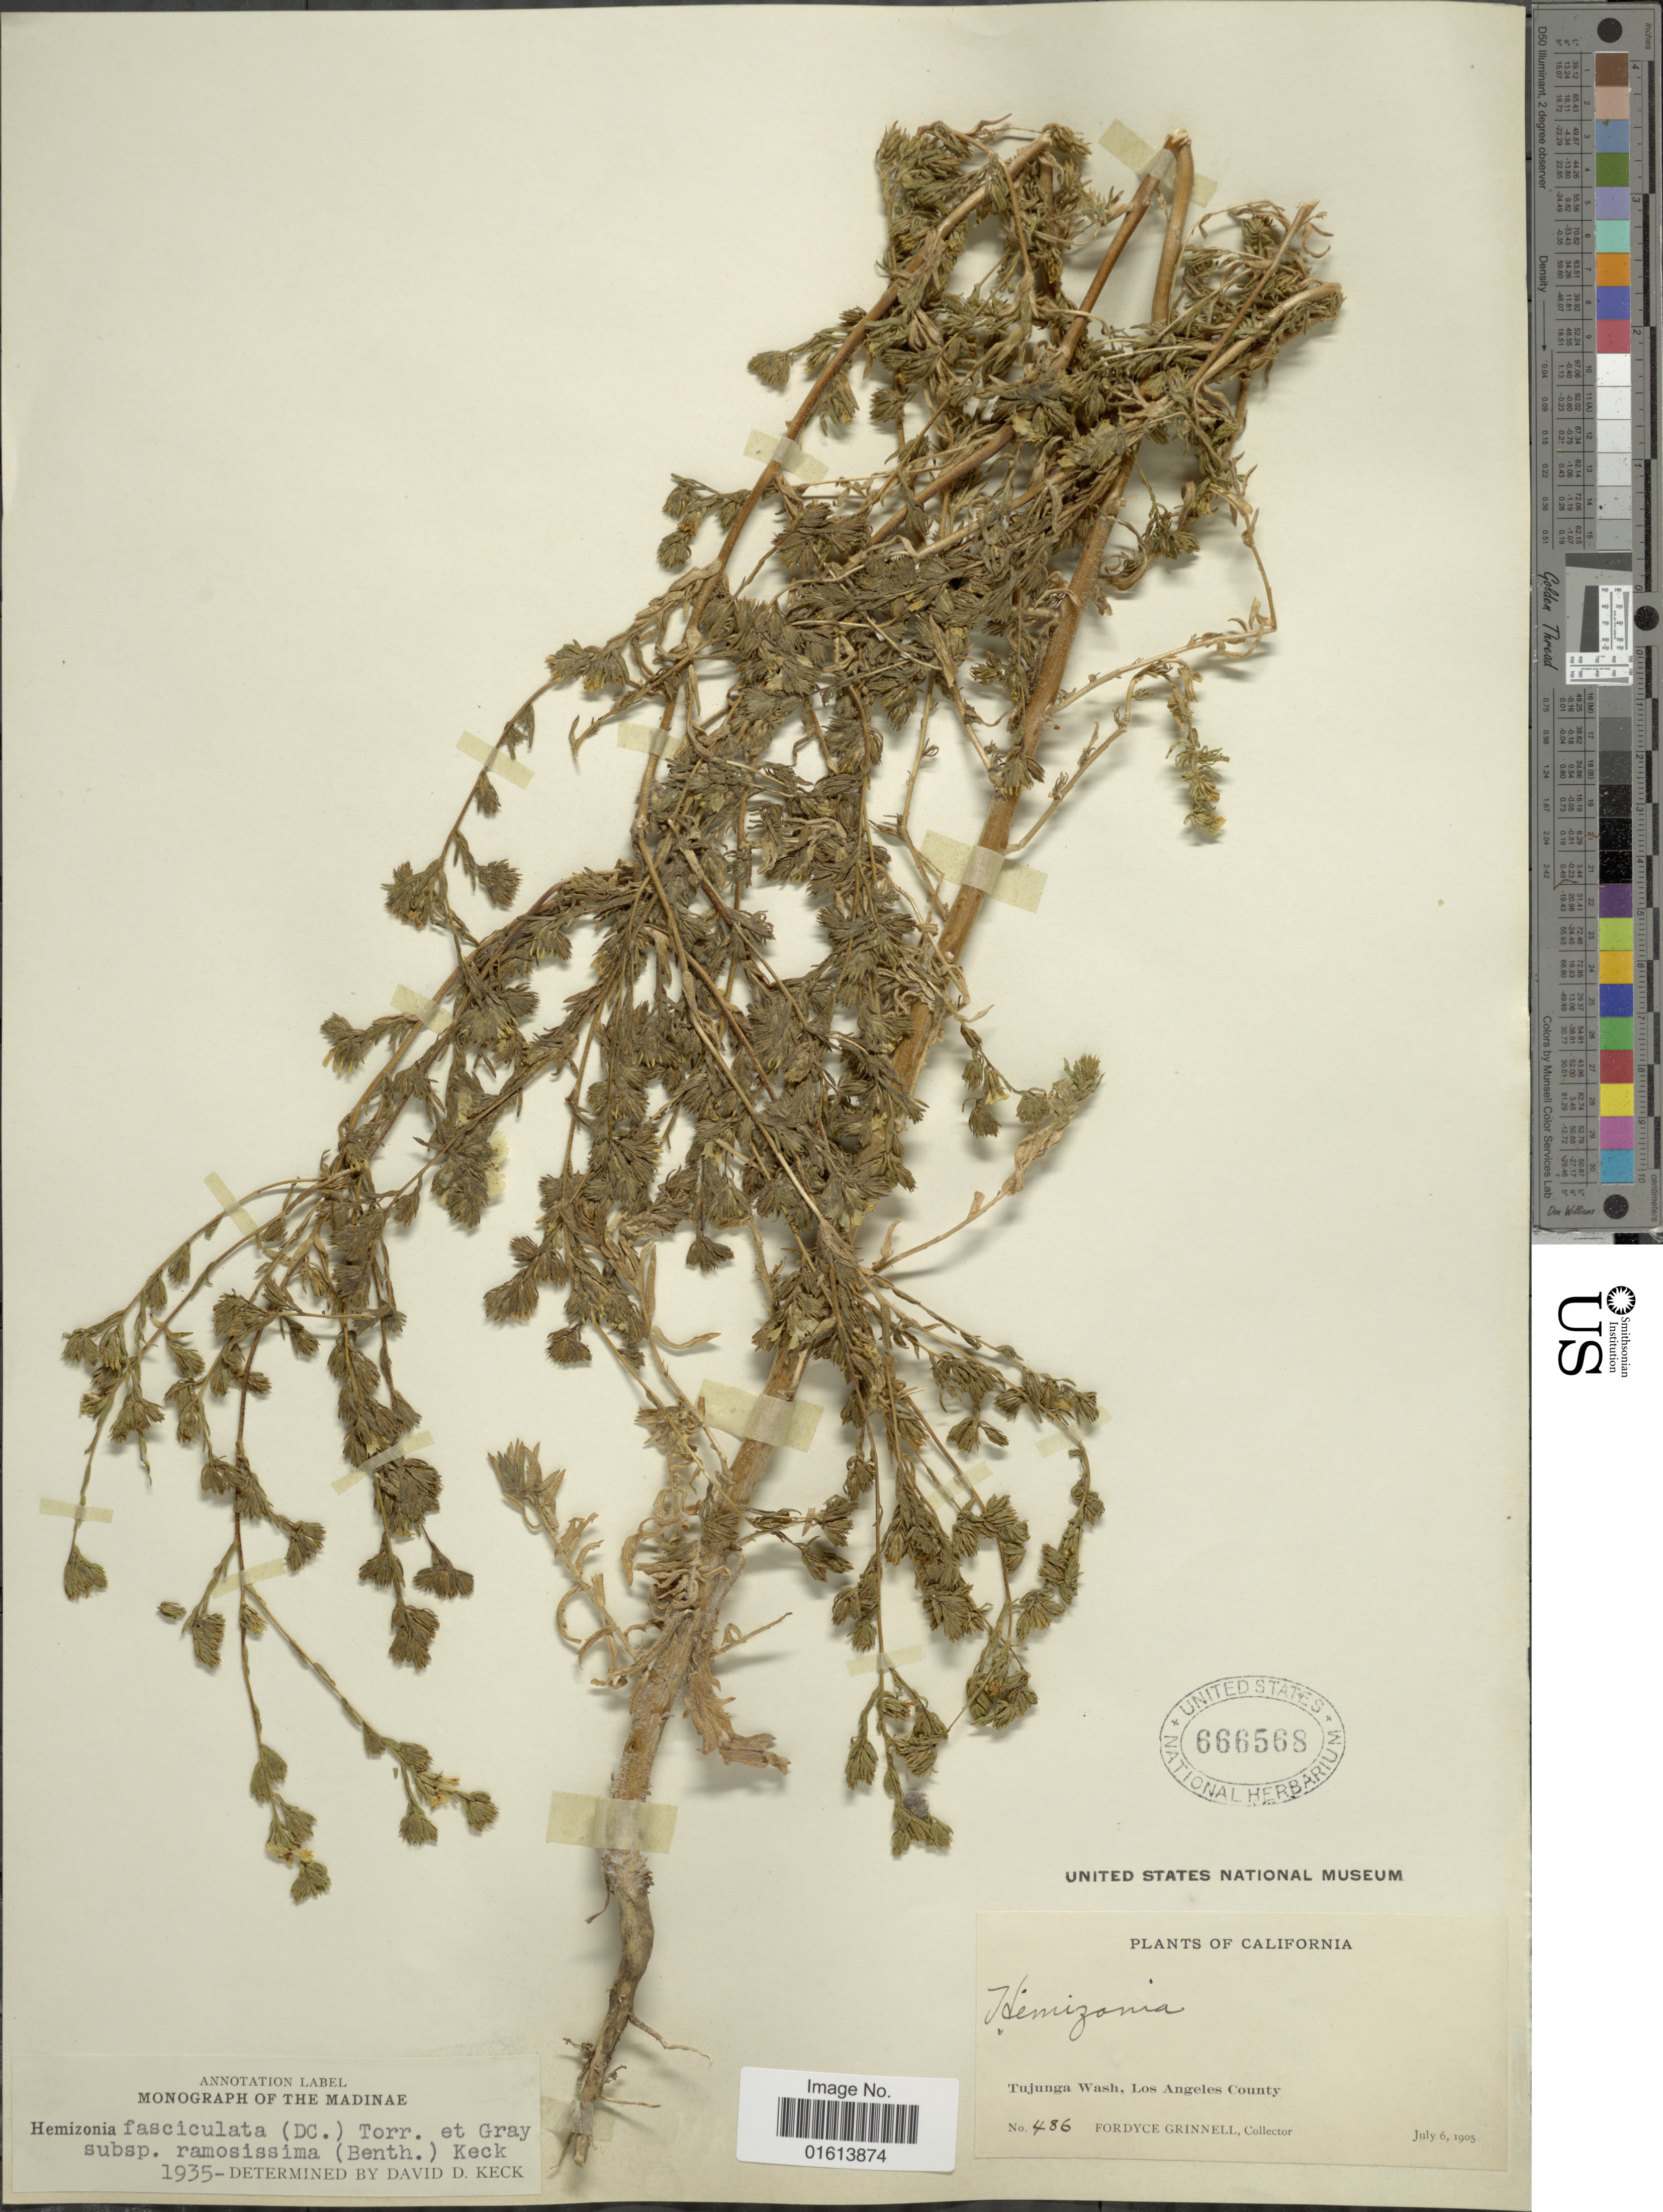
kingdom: Plantae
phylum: Tracheophyta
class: Magnoliopsida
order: Asterales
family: Asteraceae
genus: Hemizonia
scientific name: Hemizonia fasciculata subsp. ramosissima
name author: (Benth.) D.D. Keck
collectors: F. Grinnell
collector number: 486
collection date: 1905-07-06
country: United States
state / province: California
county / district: Los Angeles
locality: California.. Tujunga Wash, los Angeles County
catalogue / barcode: US 666568